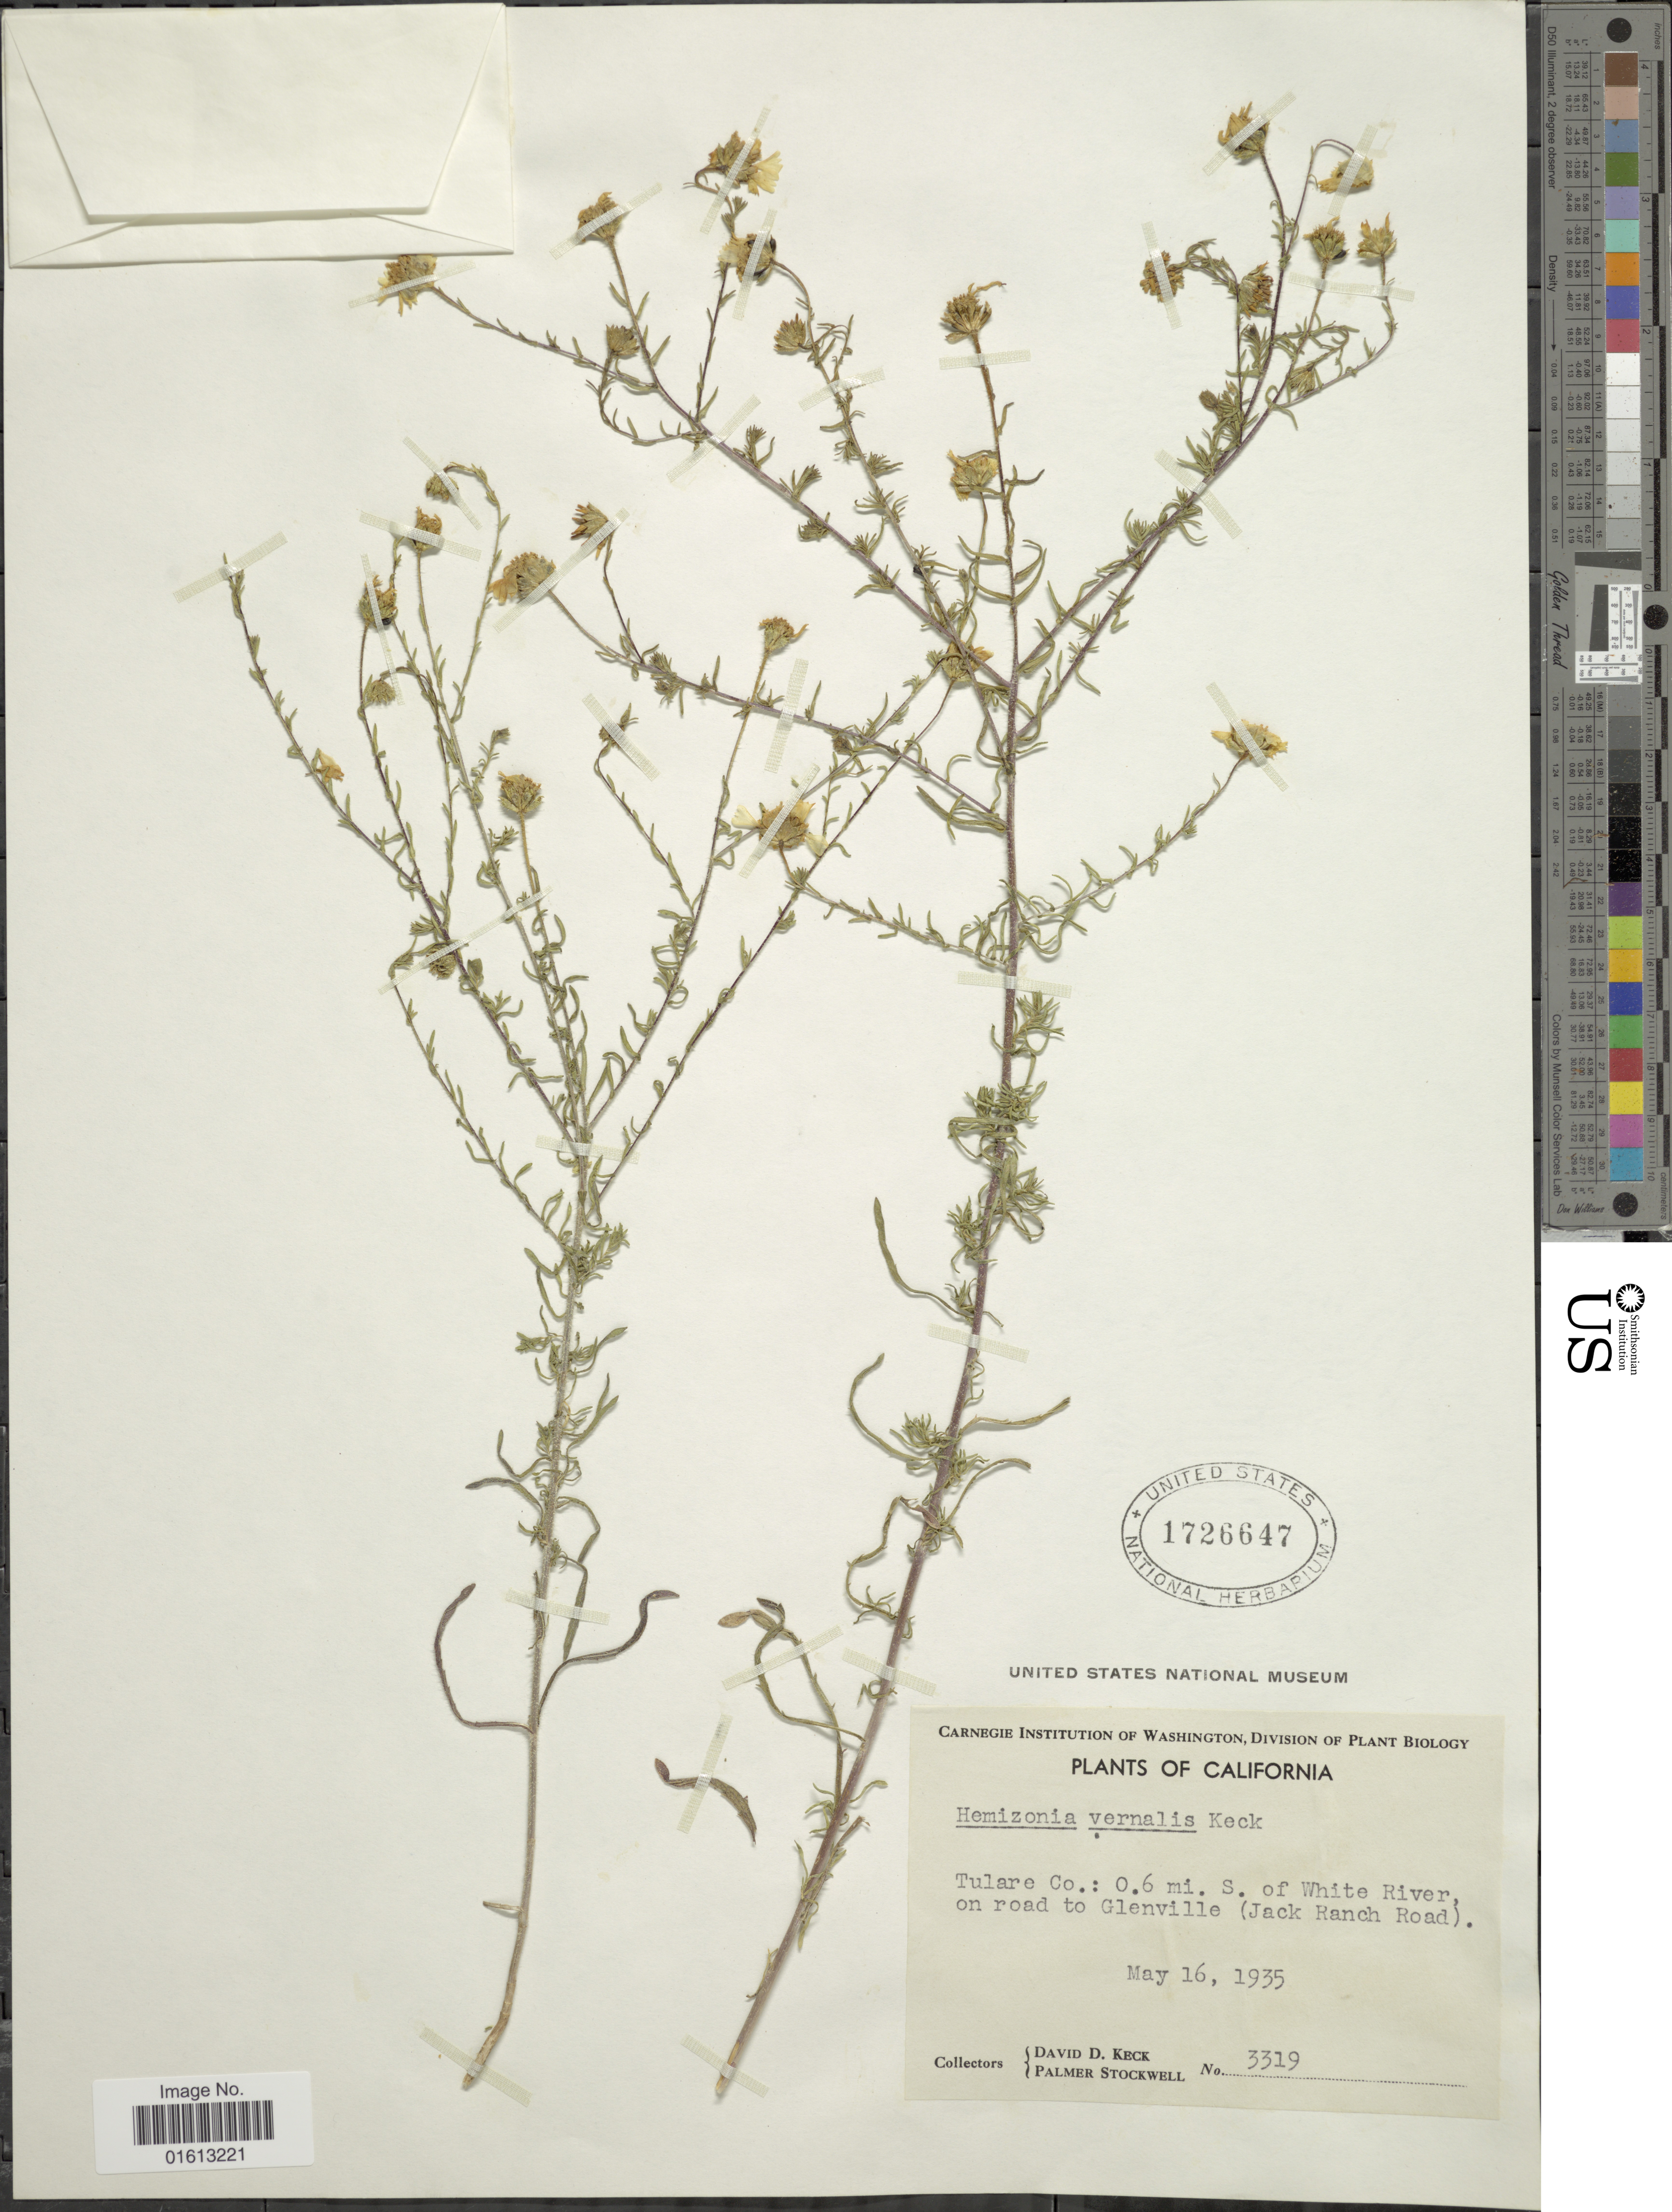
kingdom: Plantae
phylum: Tracheophyta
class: Magnoliopsida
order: Asterales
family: Asteraceae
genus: Hemizonia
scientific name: Hemizonia congesta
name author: (Babc. & H.M. Hall) Jeps.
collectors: D. D. Keck & P. Stockwell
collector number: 3319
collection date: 1935-05-16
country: United States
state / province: California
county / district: Tulare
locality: Tulare Co.: 0.6 mi. S. of White River on road to Glenville (Jack Ranch Road)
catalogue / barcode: US 1726647